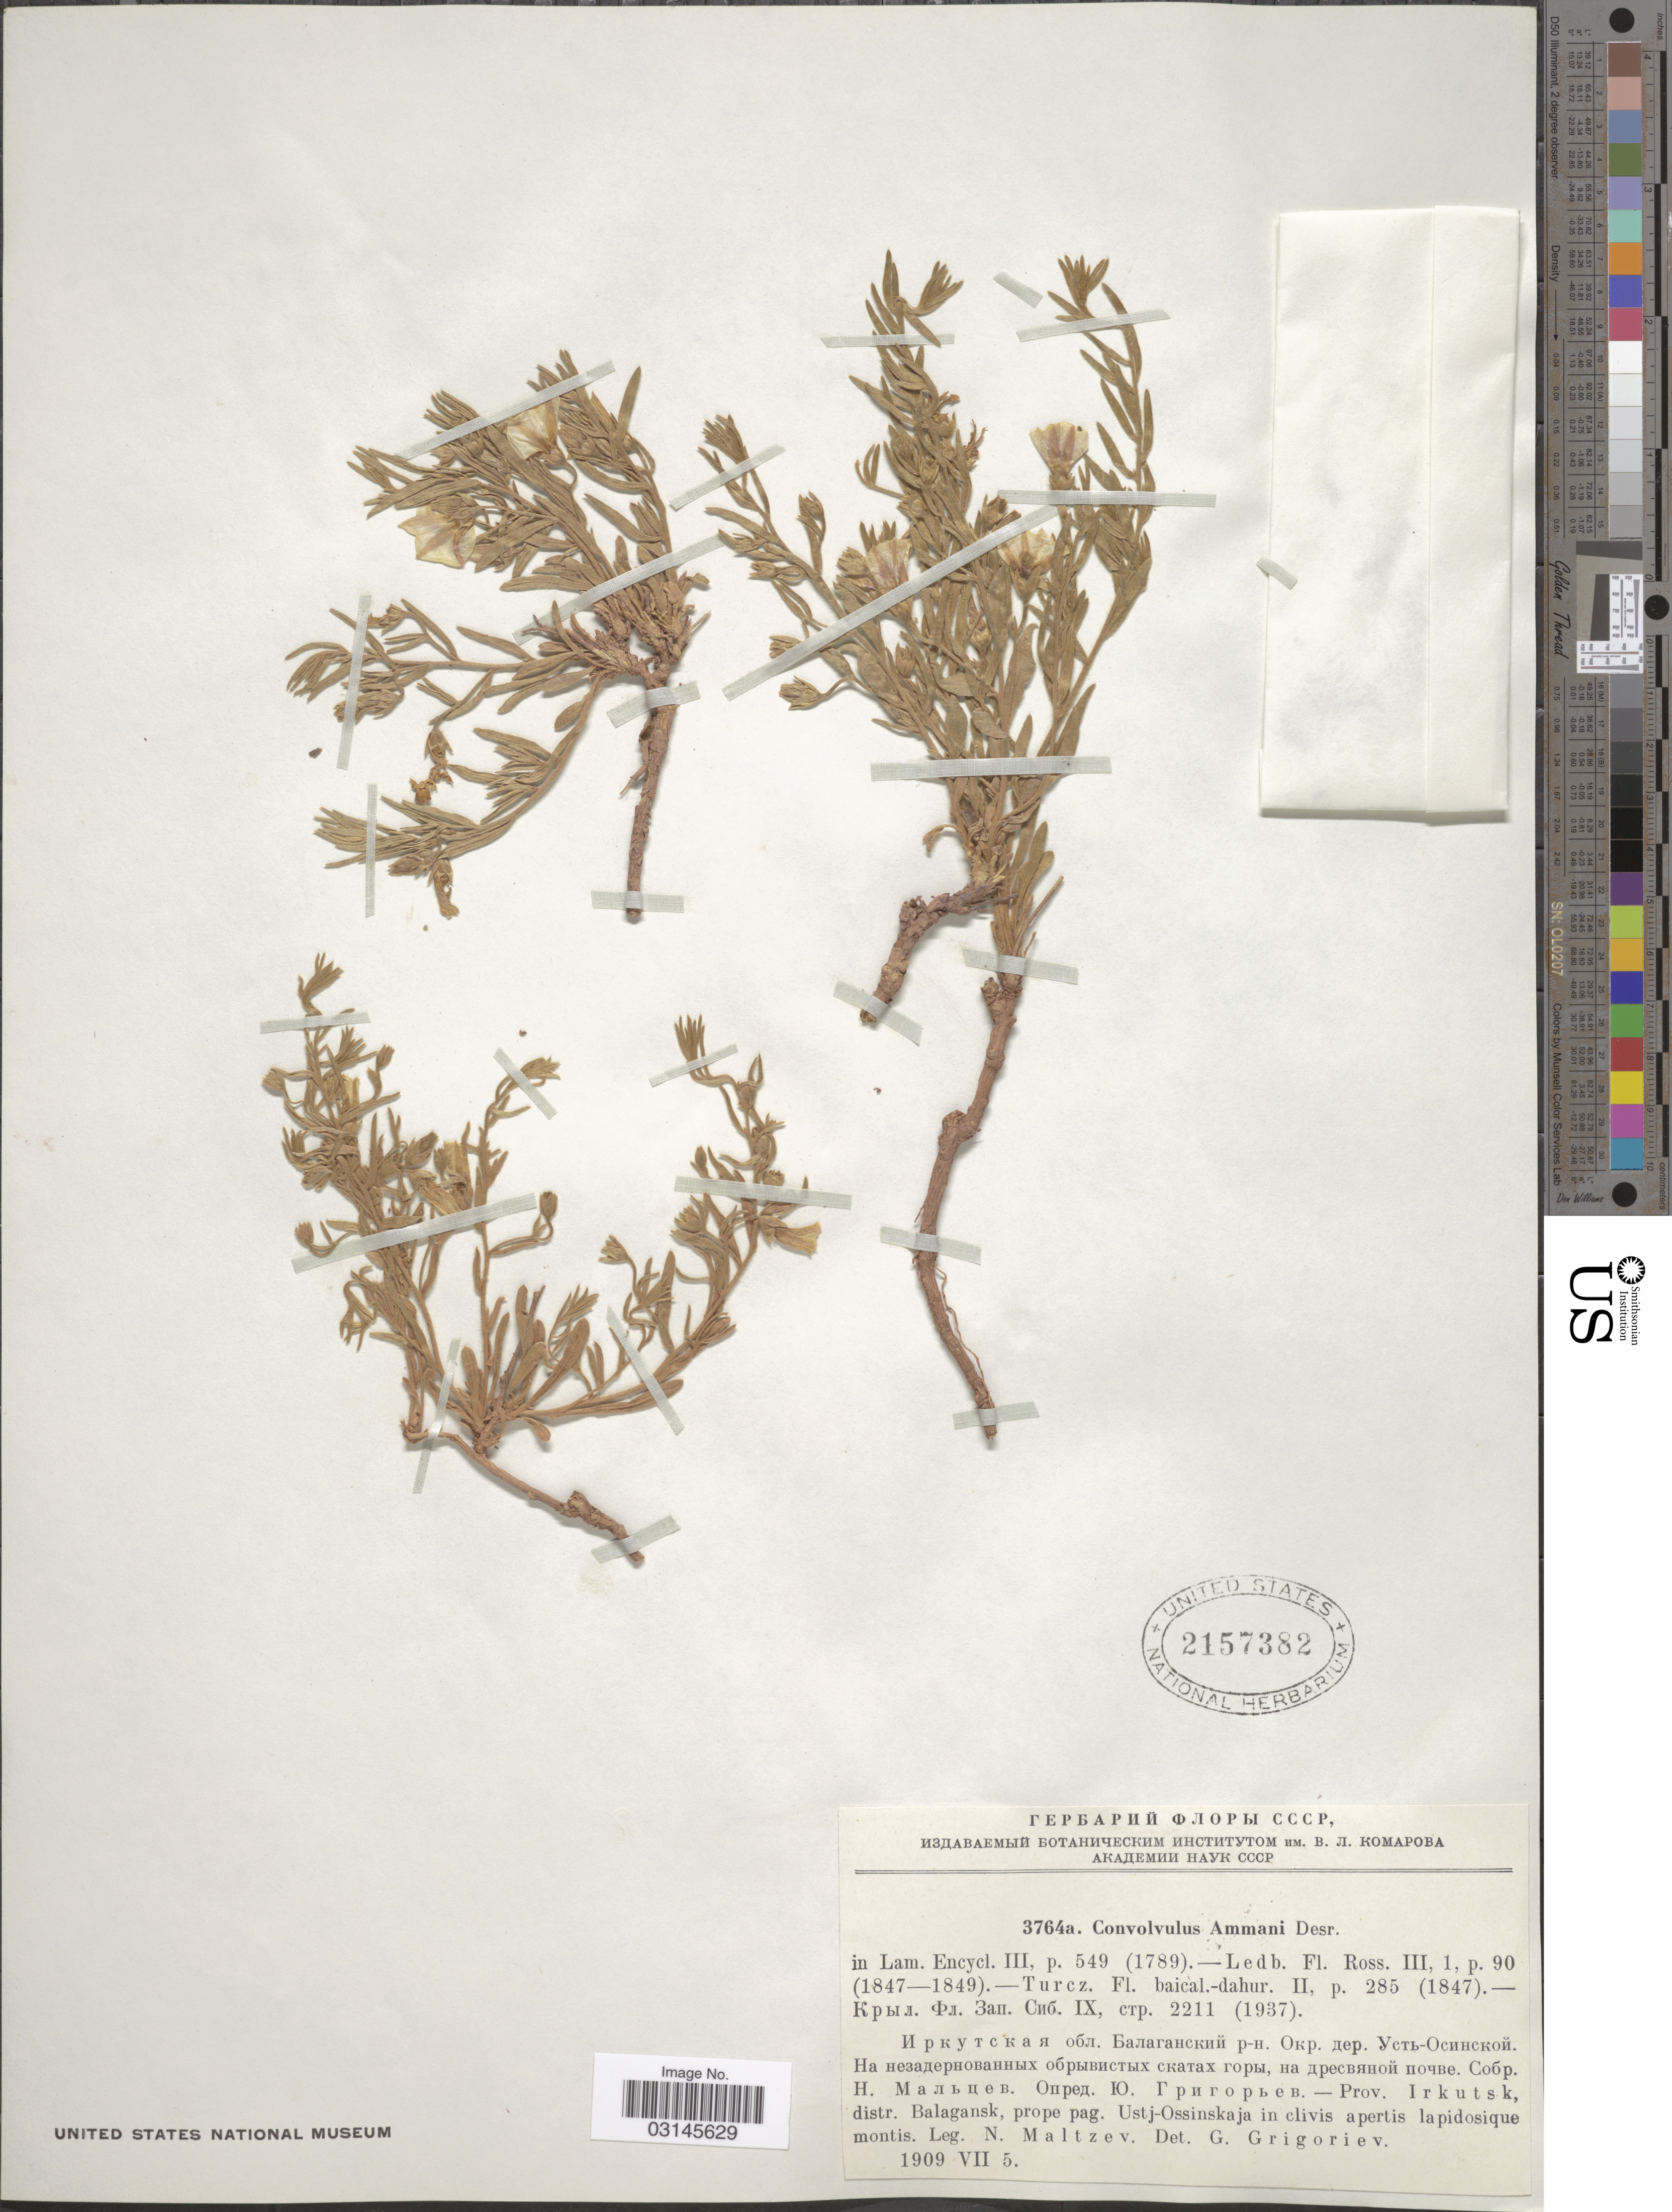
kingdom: Plantae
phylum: Tracheophyta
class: Magnoliopsida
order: Solanales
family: Convolvulaceae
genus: Convolvulus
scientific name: Convolvulus ammanii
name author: Desr.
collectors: N. Maltzev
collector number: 3764a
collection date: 1909-07-05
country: Russian Federation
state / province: Irkutsk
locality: Distr. Balagansk, prope pag. Ustj-Ossinskaja in clivis apertis lapidosique montis.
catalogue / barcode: US 2157382